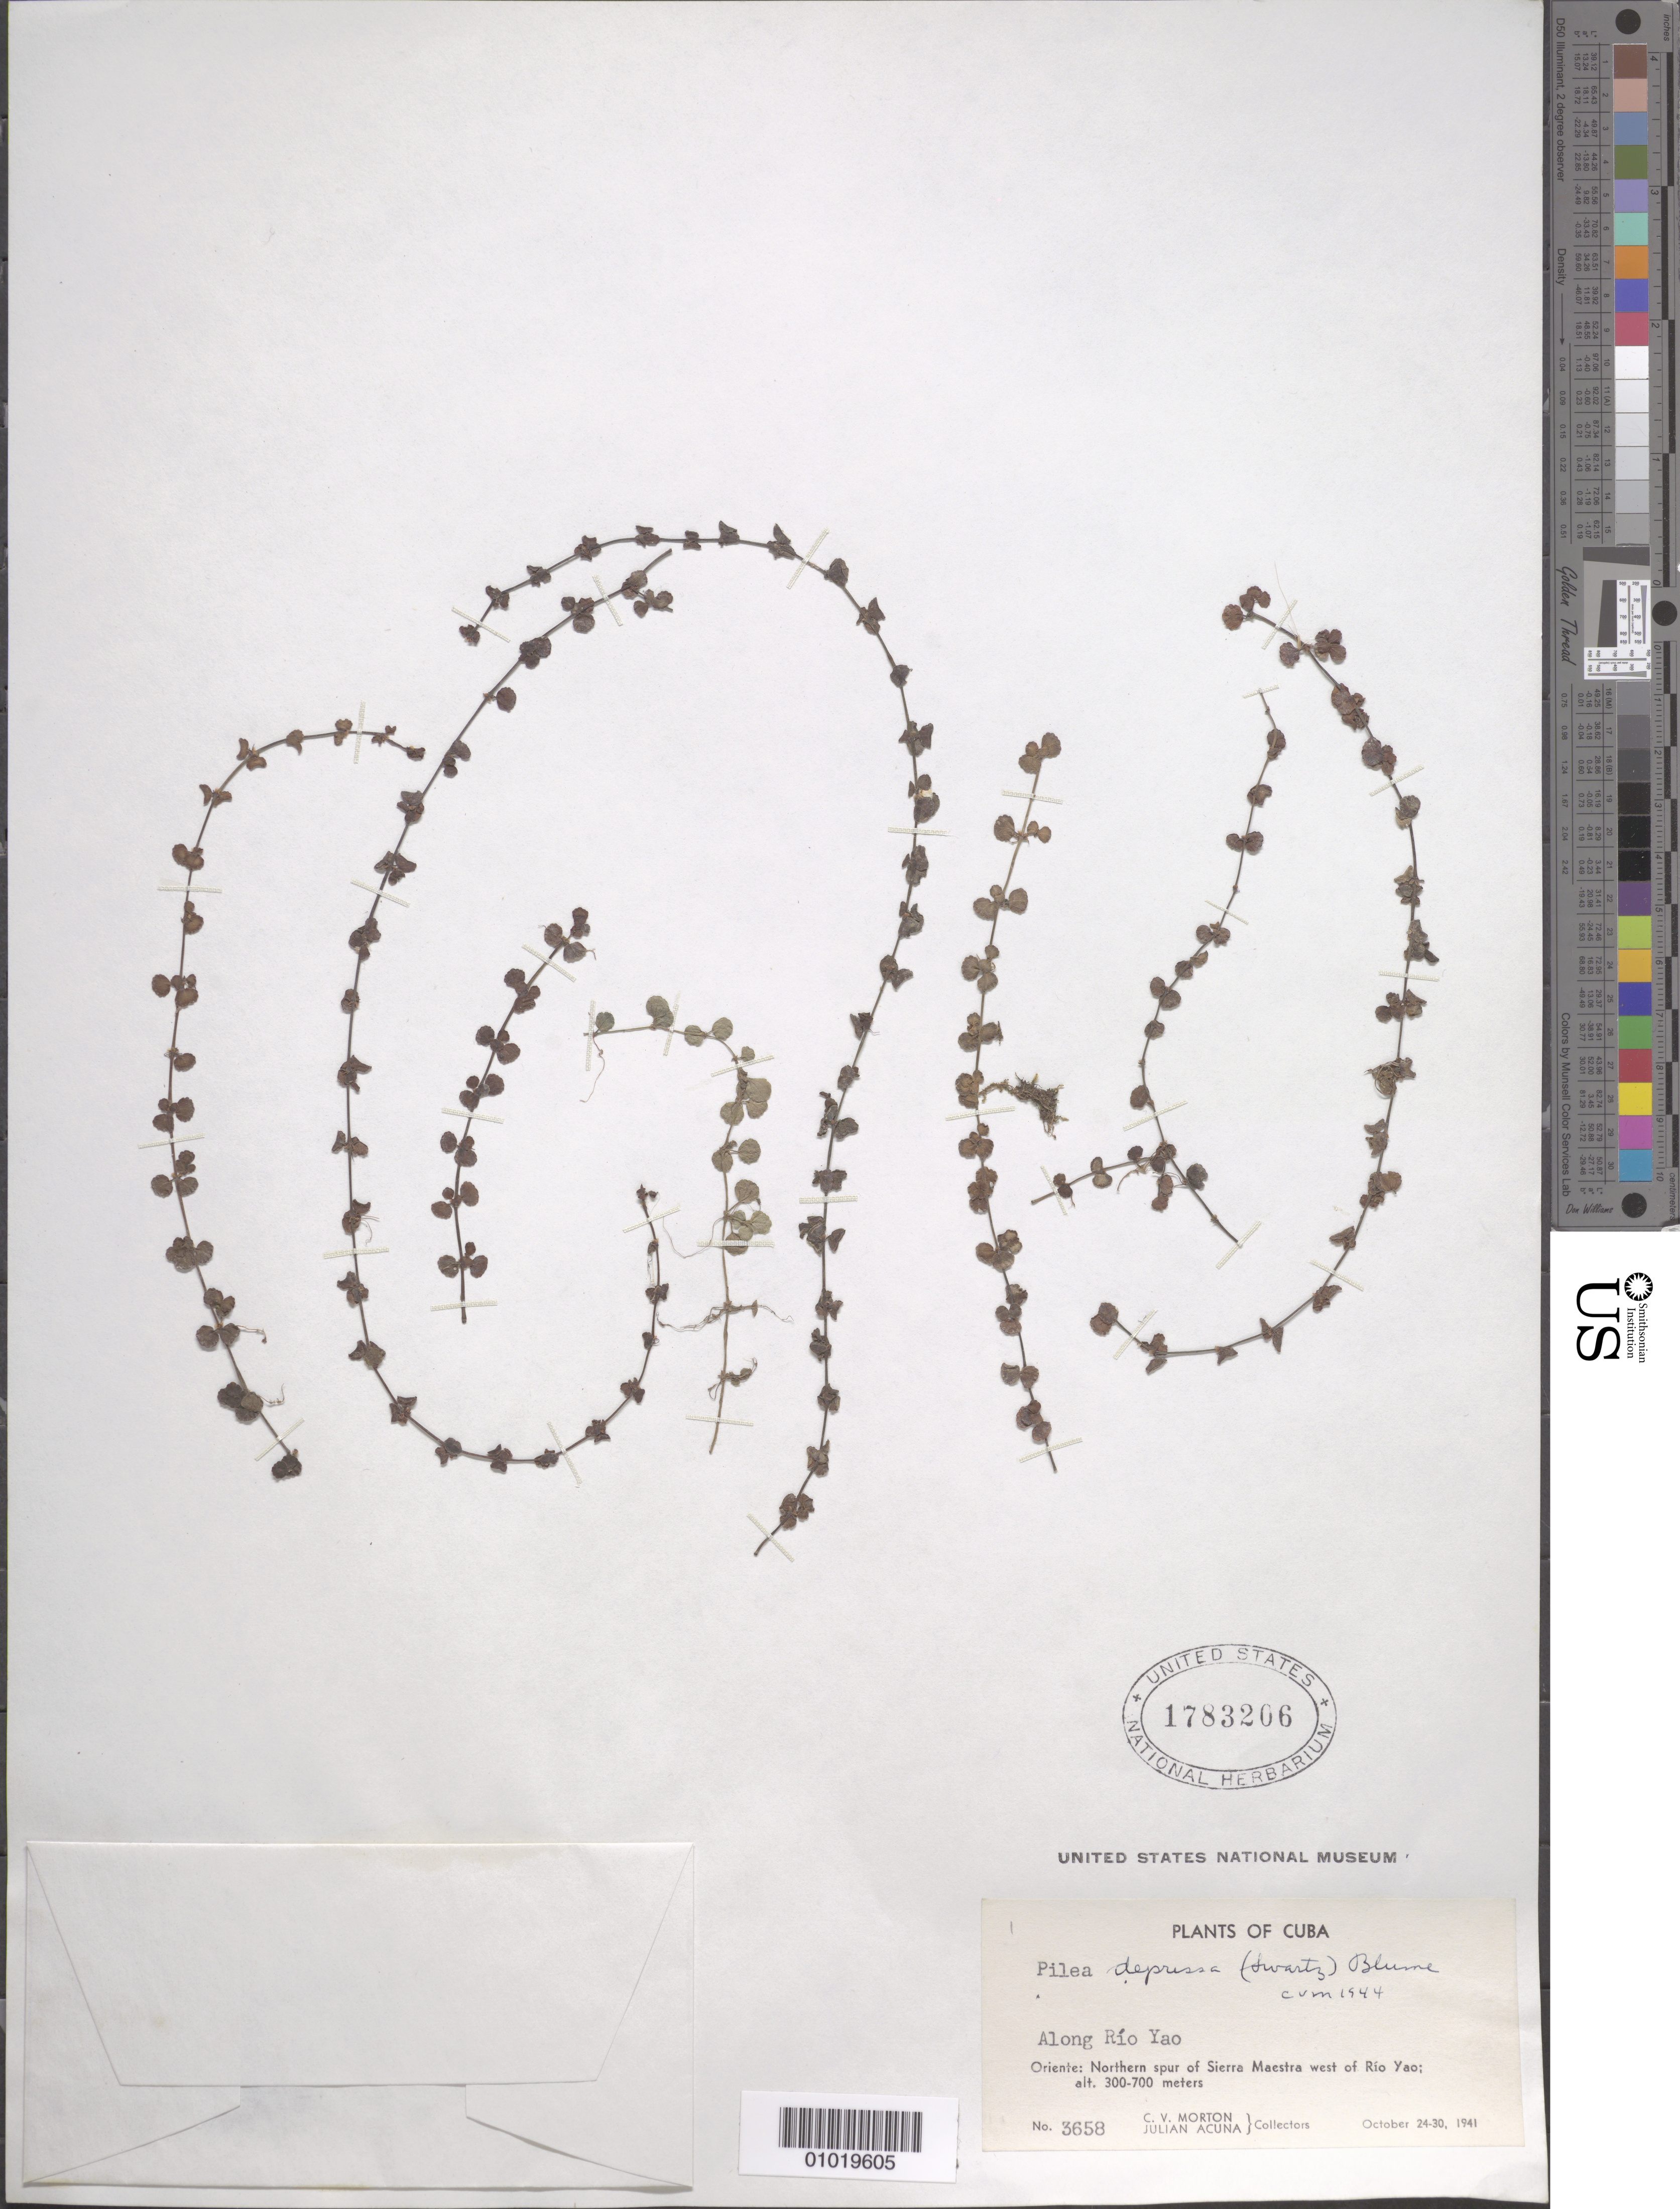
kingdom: Plantae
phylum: Tracheophyta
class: Magnoliopsida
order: Rosales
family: Urticaceae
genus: Pilea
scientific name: Pilea depressa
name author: (Sw.) Blume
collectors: C. V. Morton & J. Acuña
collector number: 3658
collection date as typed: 24 Oct 1941 to 30 Oct 1941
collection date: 1941-10-24/1941-10-30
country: Cuba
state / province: Granma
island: Cuba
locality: Along Rio Yao Oriente: Northern spur of Sierra Maestra W of Rio Yao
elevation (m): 300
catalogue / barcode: US 1783206